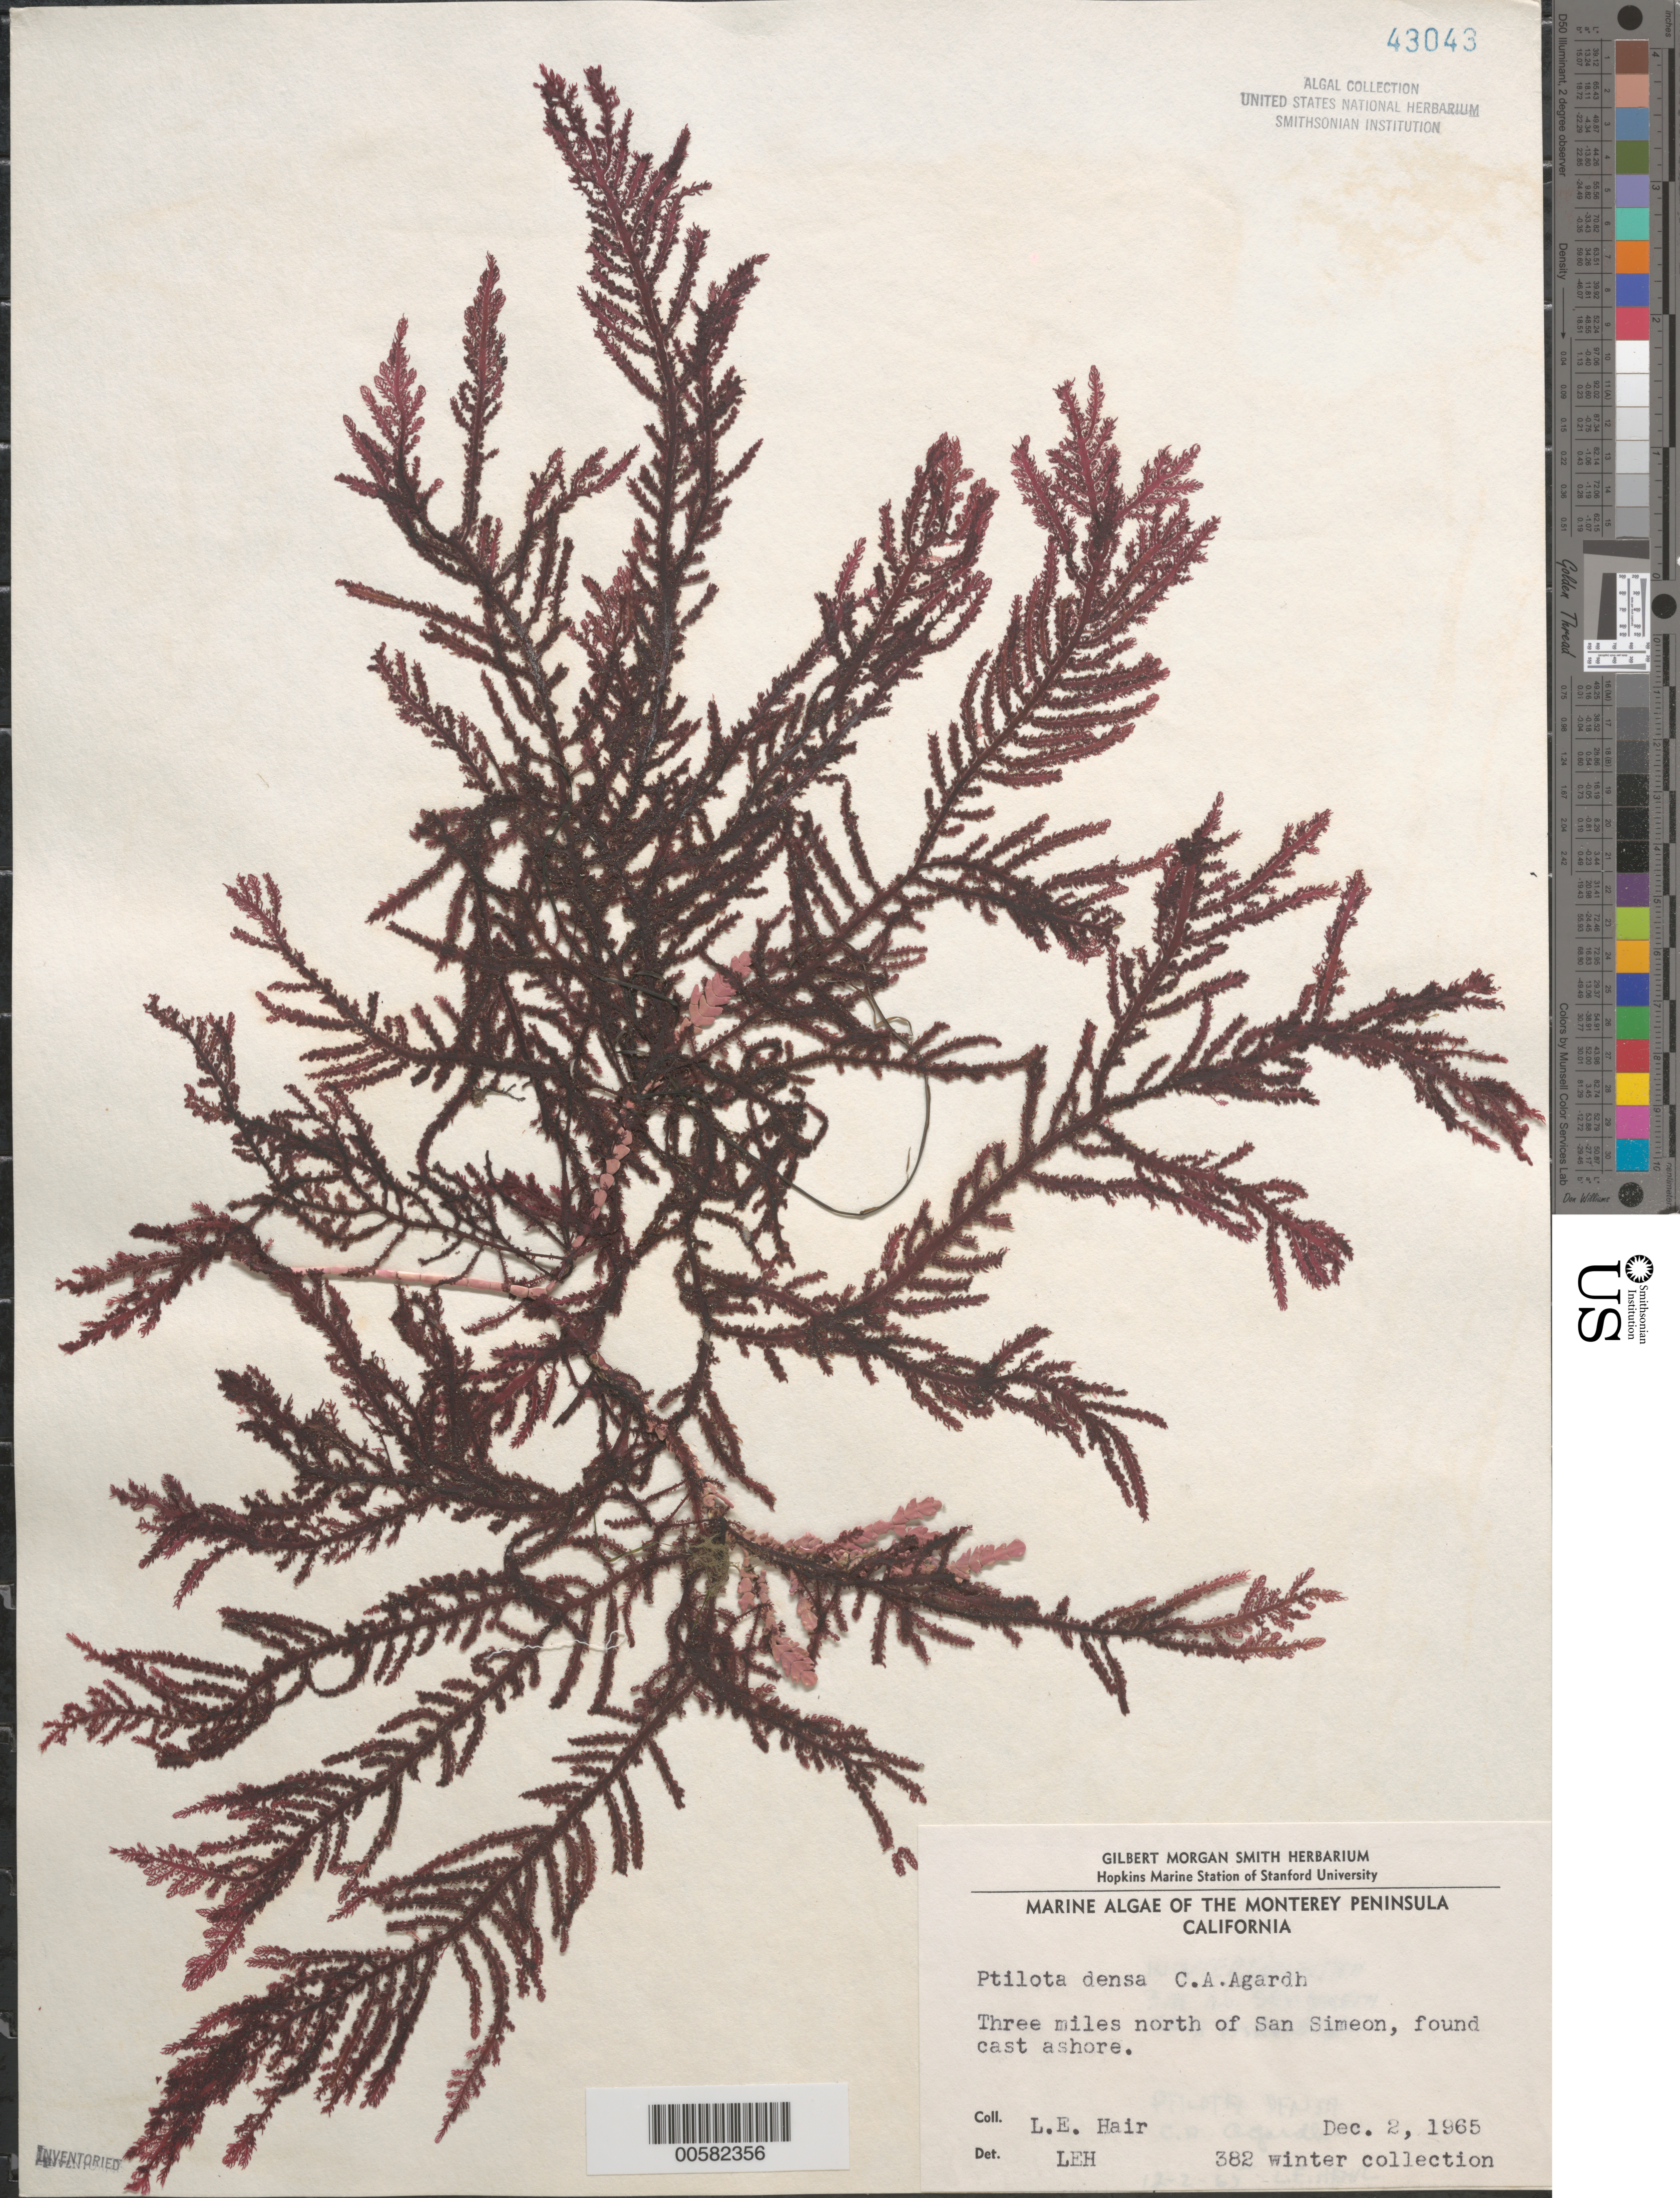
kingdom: Plantae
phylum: Rhodophyta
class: Florideophyceae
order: Ceramiales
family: Wrangeliaceae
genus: Ptilota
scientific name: Ptilota densa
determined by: Hair, L. E.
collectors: L. Hair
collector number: Leh 382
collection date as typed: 02 Dec 1965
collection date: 1965-12-02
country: United States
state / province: California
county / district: San Luis Obispo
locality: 3 miles north of San Simeon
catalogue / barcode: US 43043